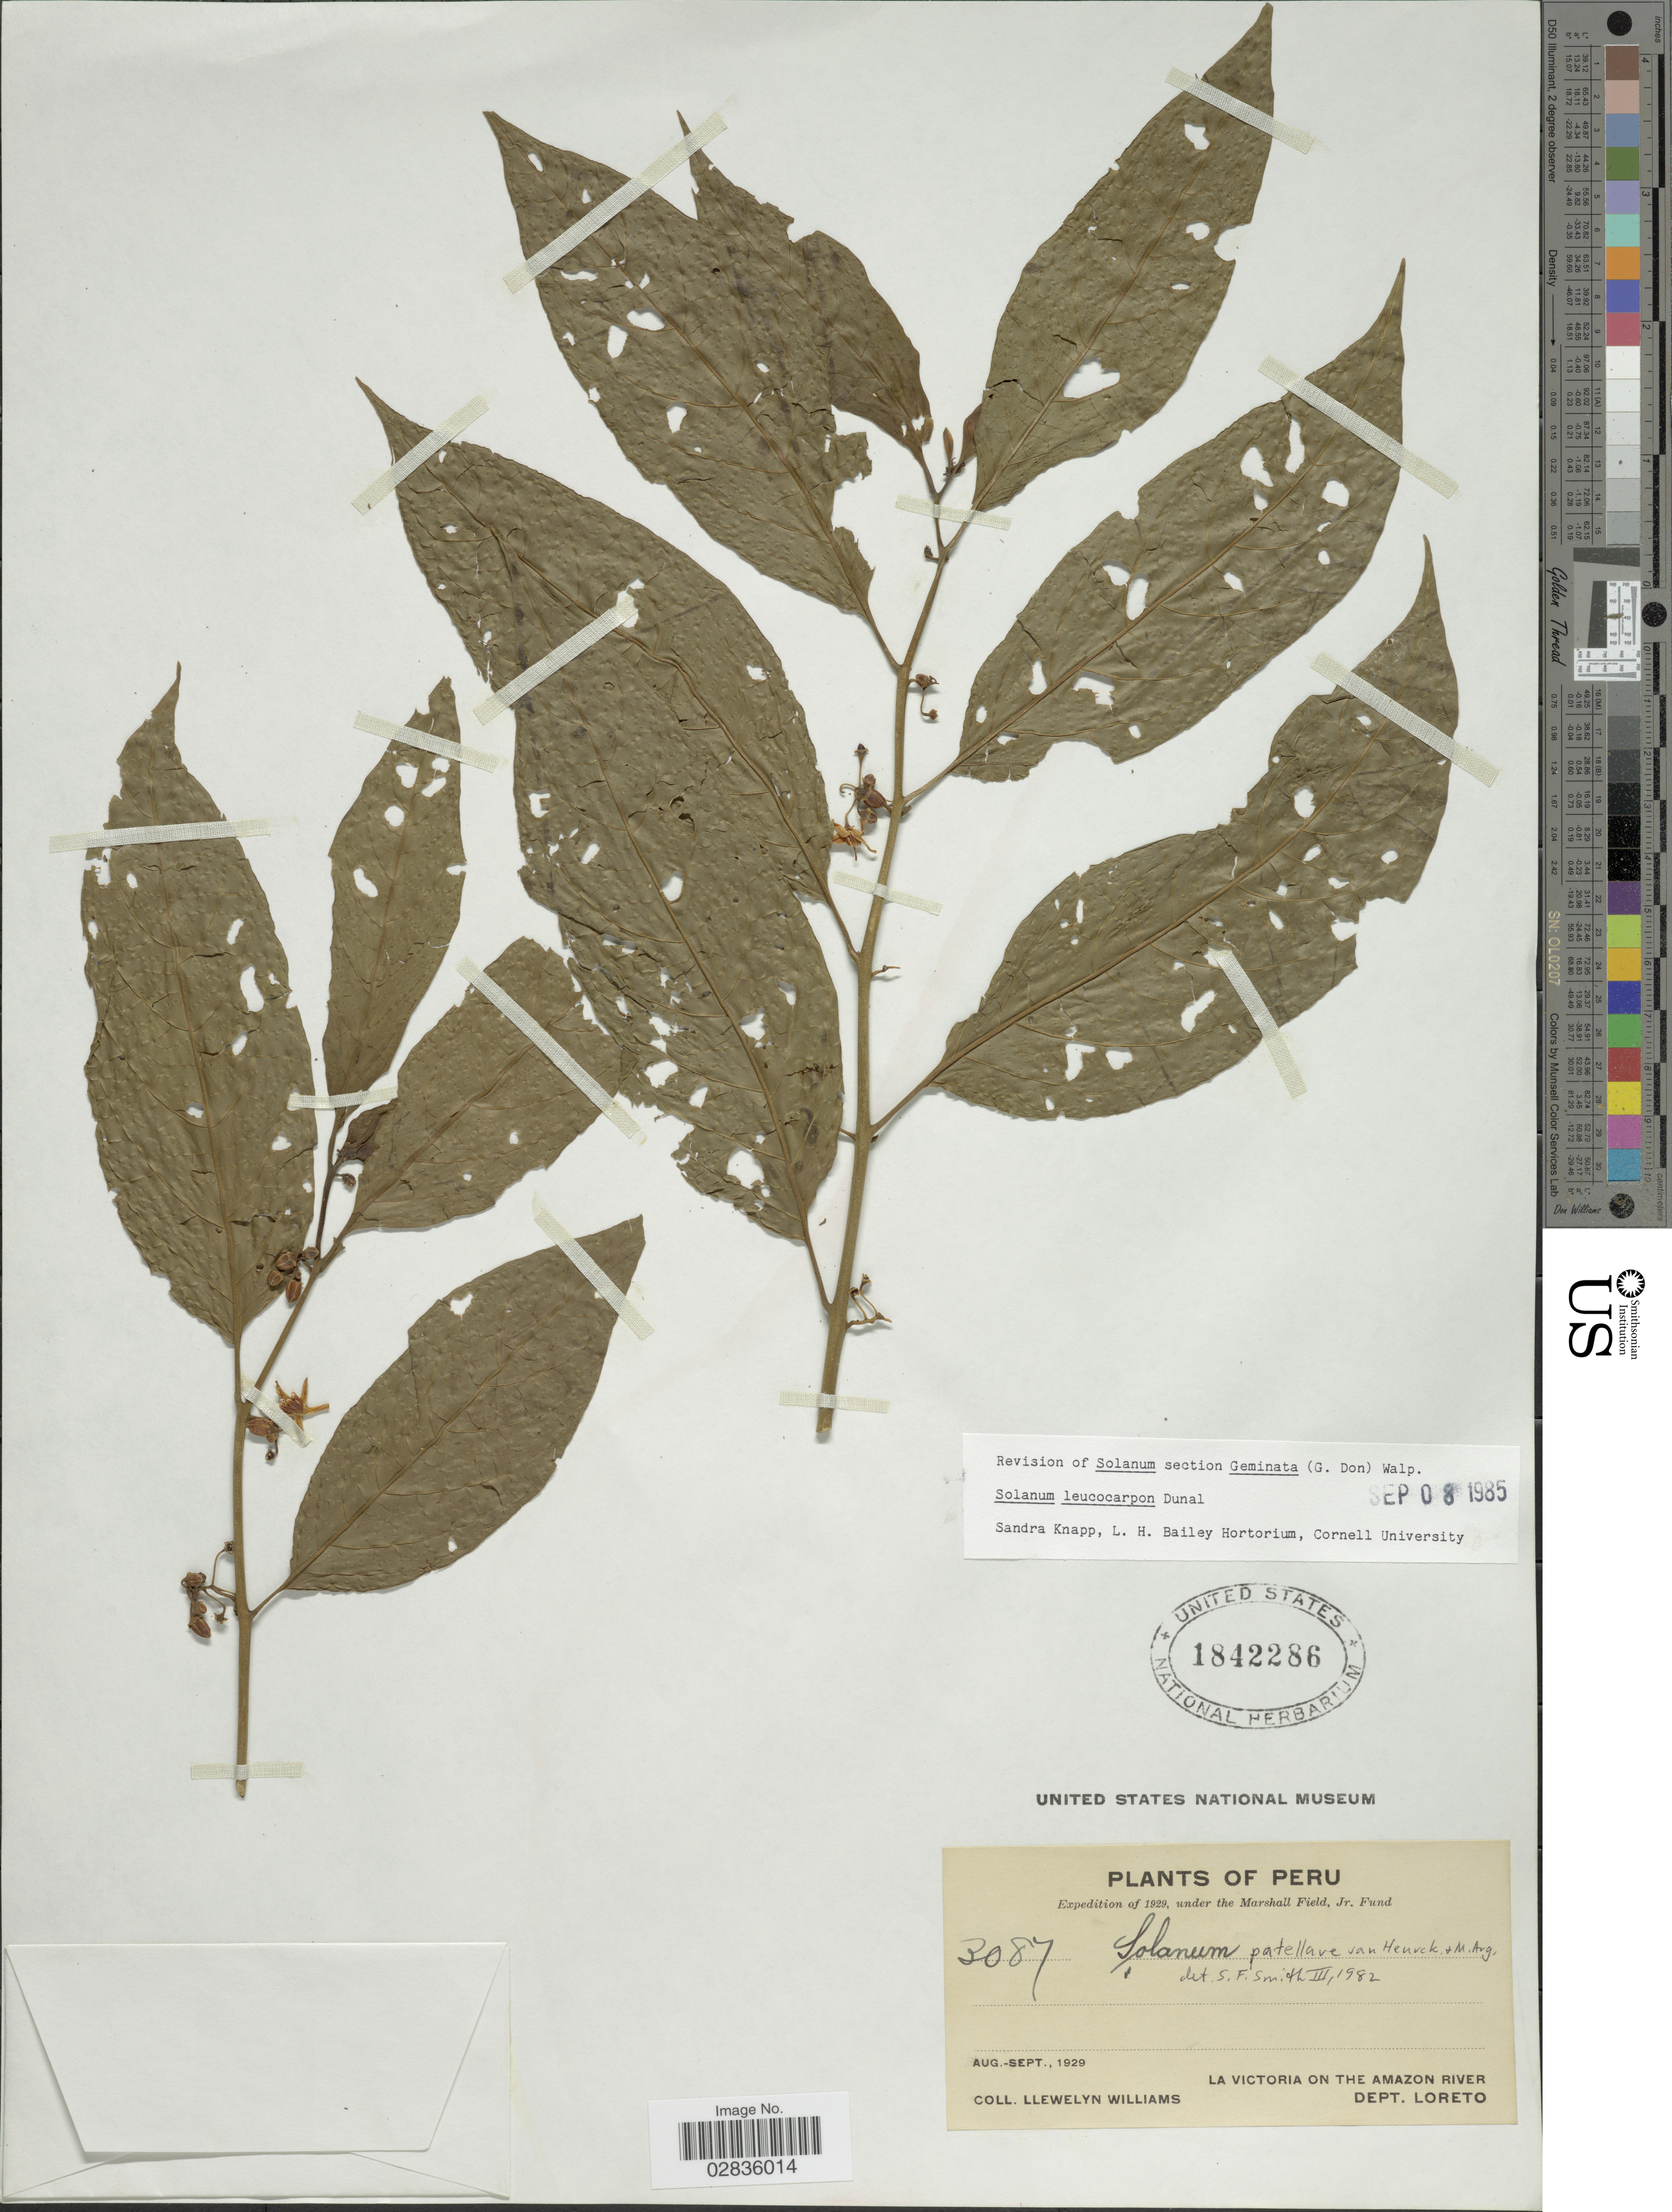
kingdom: Plantae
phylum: Tracheophyta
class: Magnoliopsida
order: Solanales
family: Solanaceae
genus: Solanum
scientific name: Solanum leucocarpon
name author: Dunal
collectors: Ll. Williams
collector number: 3087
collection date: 1929-08/1929-09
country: Peru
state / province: Loreto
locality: La Victoria on the Amazon River. Dept. Loreto.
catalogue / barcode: US 1842286